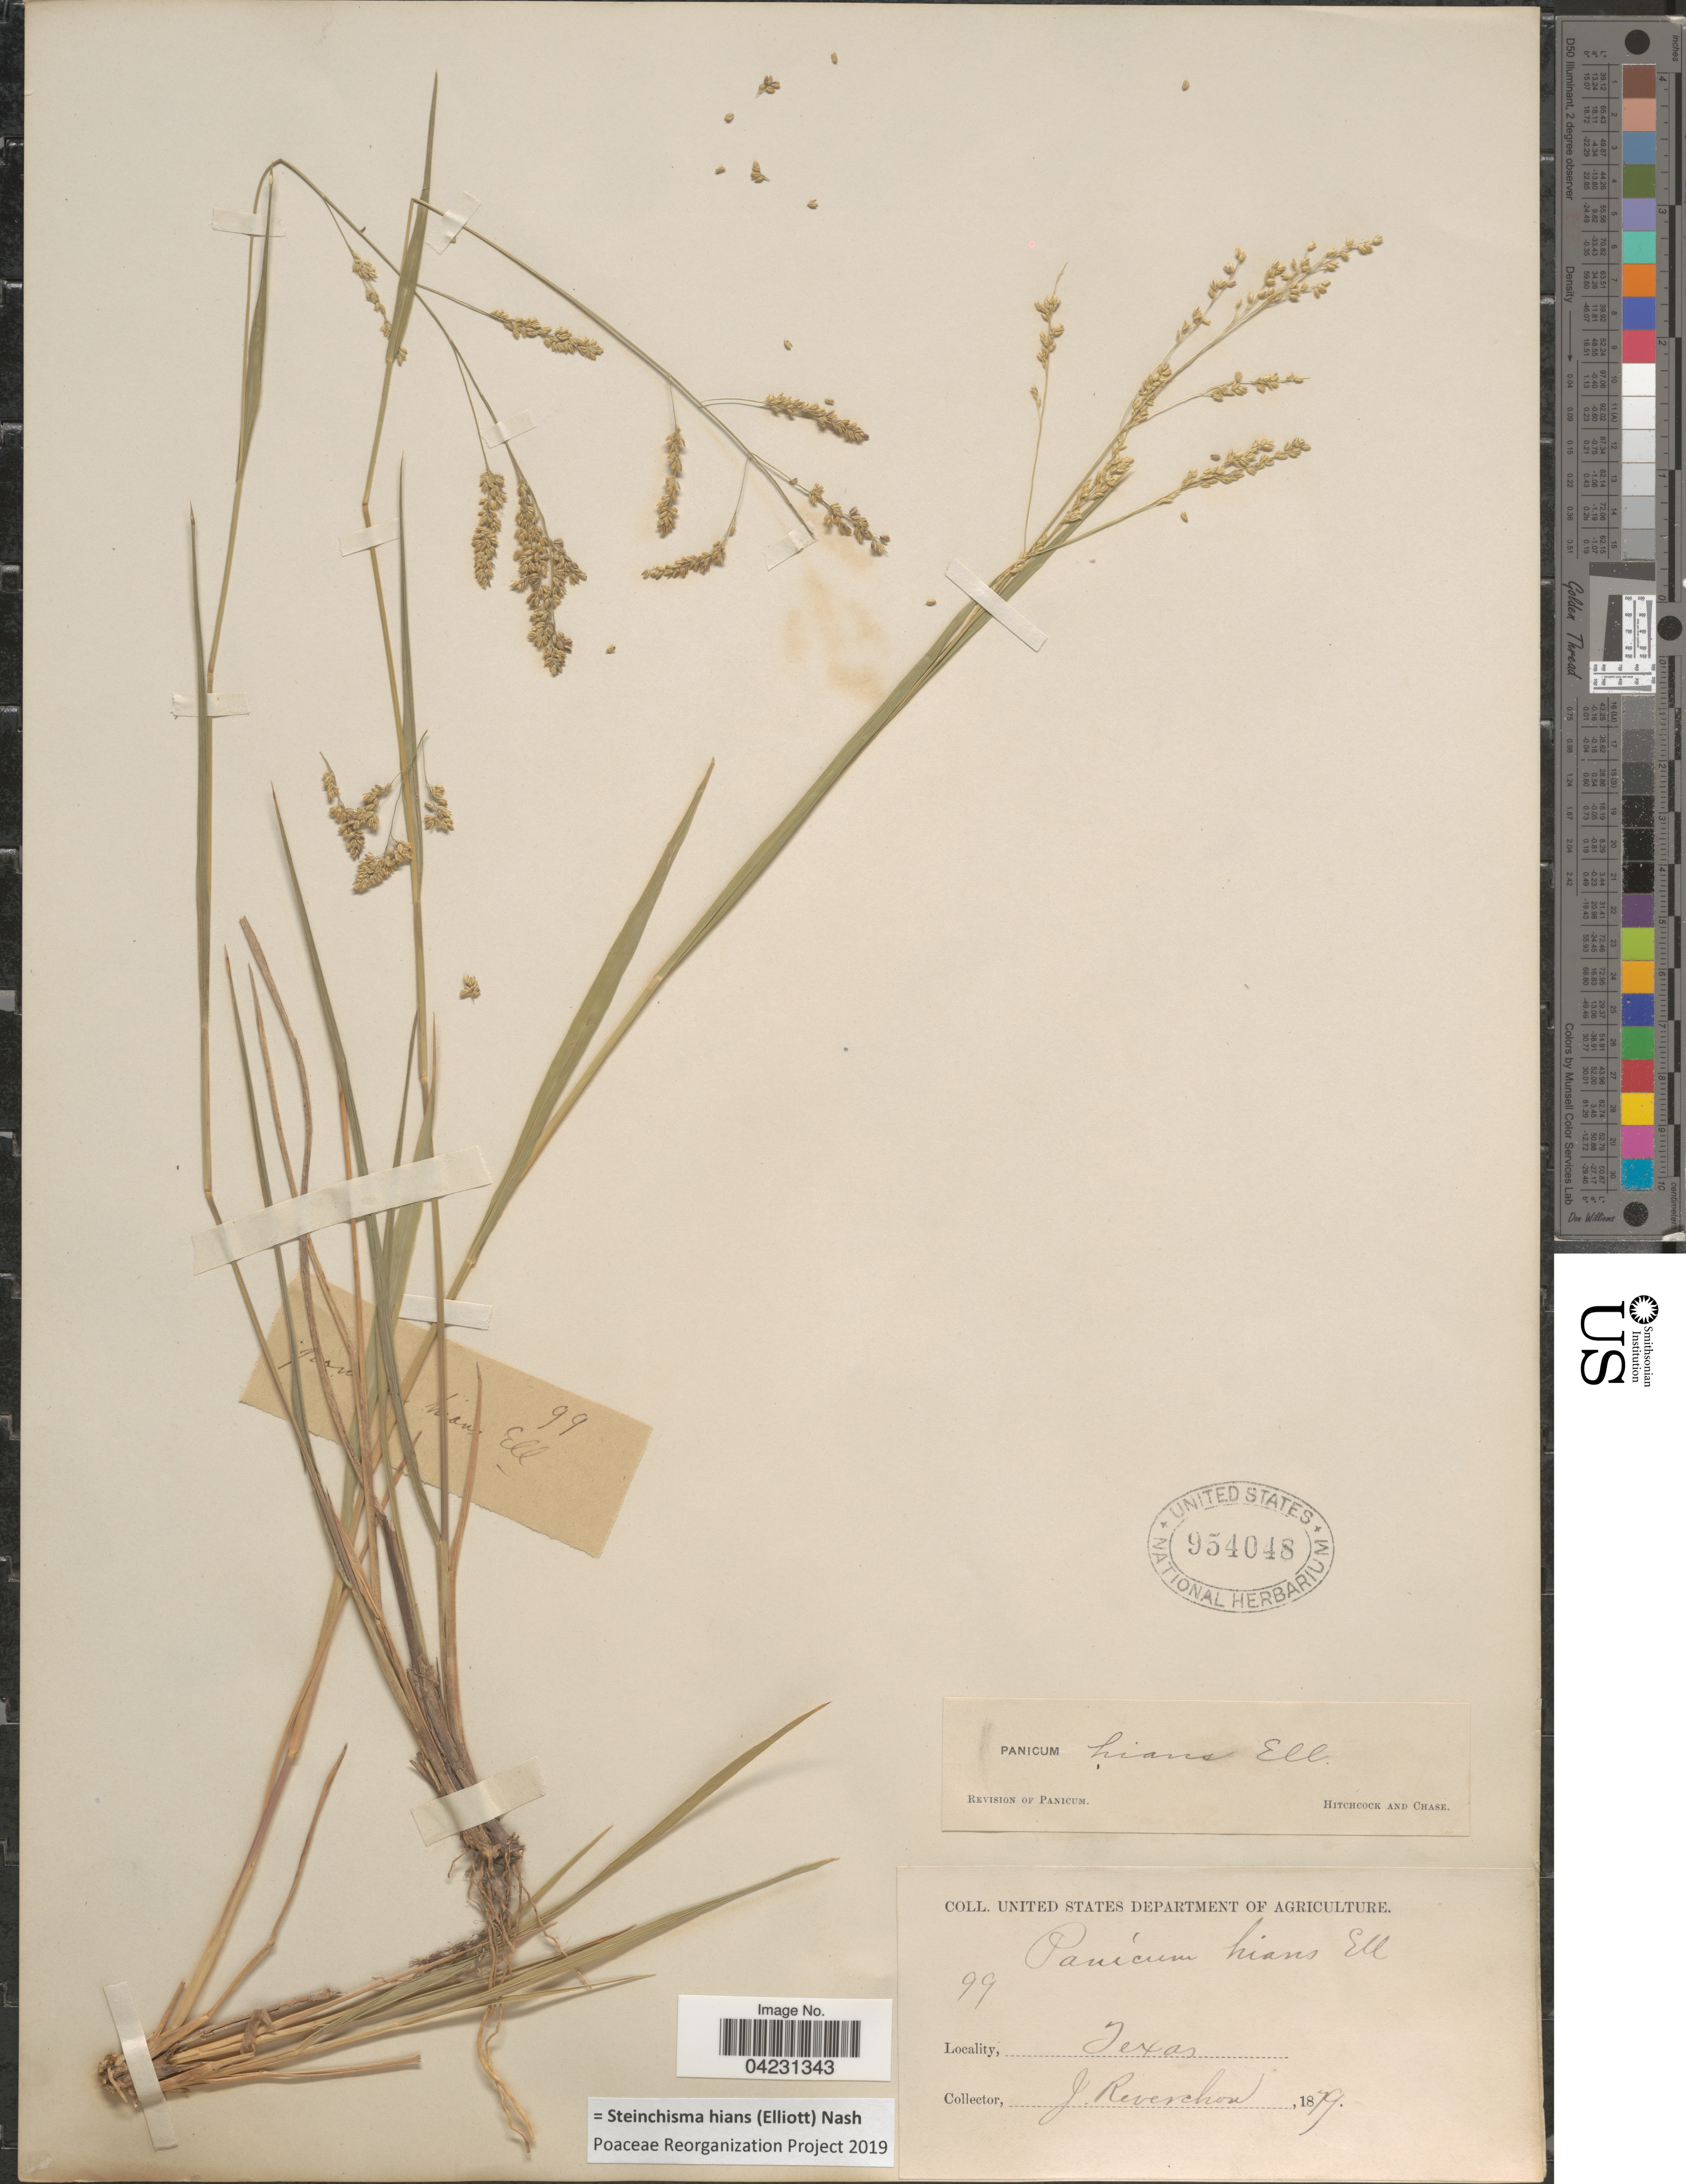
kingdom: Plantae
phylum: Tracheophyta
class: Liliopsida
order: Poales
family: Poaceae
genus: Steinchisma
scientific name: Steinchisma hians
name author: (Elliott) Nash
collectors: J. Reverchon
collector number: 99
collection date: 1879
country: United States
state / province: Texas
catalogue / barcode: US 954048